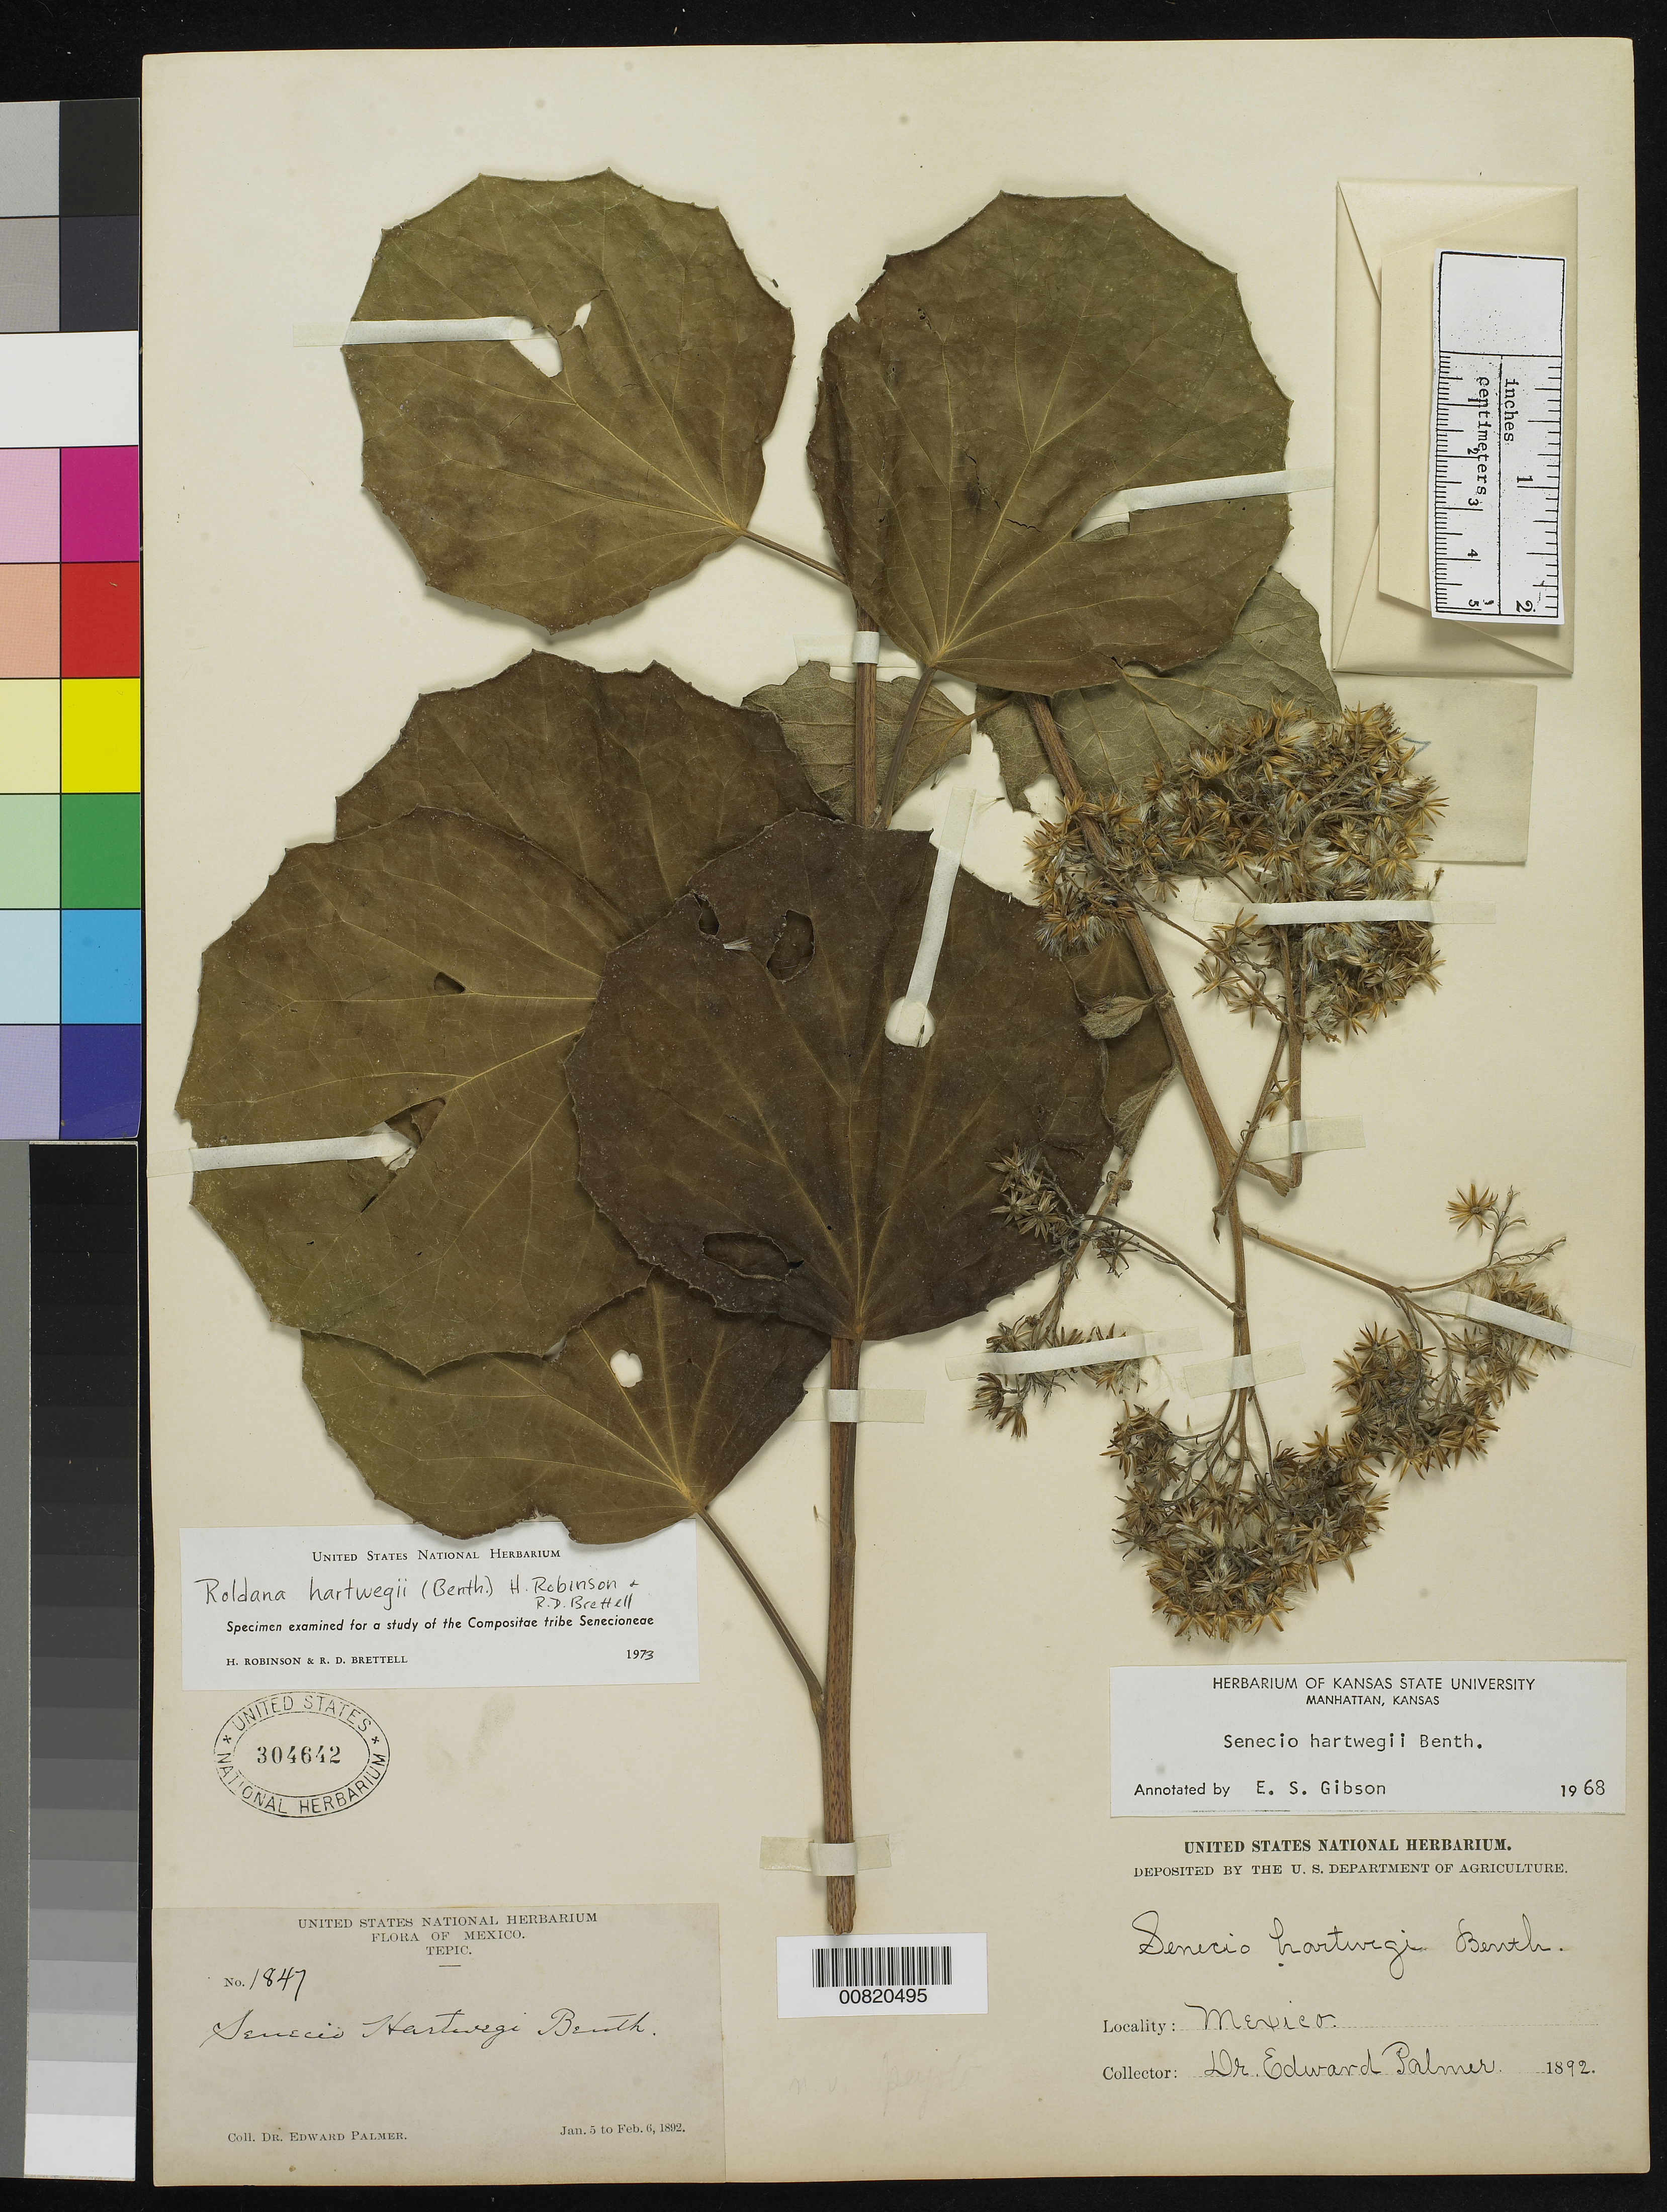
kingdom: Plantae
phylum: Tracheophyta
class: Magnoliopsida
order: Asterales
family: Asteraceae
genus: Roldana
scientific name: Roldana hartwegii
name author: (Benth.) H. Rob. & Brettell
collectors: E. Palmer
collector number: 1847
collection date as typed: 05 Jan 1892 to 06 Feb 1892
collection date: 1892-01-05/1892-02-06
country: Mexico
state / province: Nayarit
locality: Tepic, Nayarit.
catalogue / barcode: US 304642